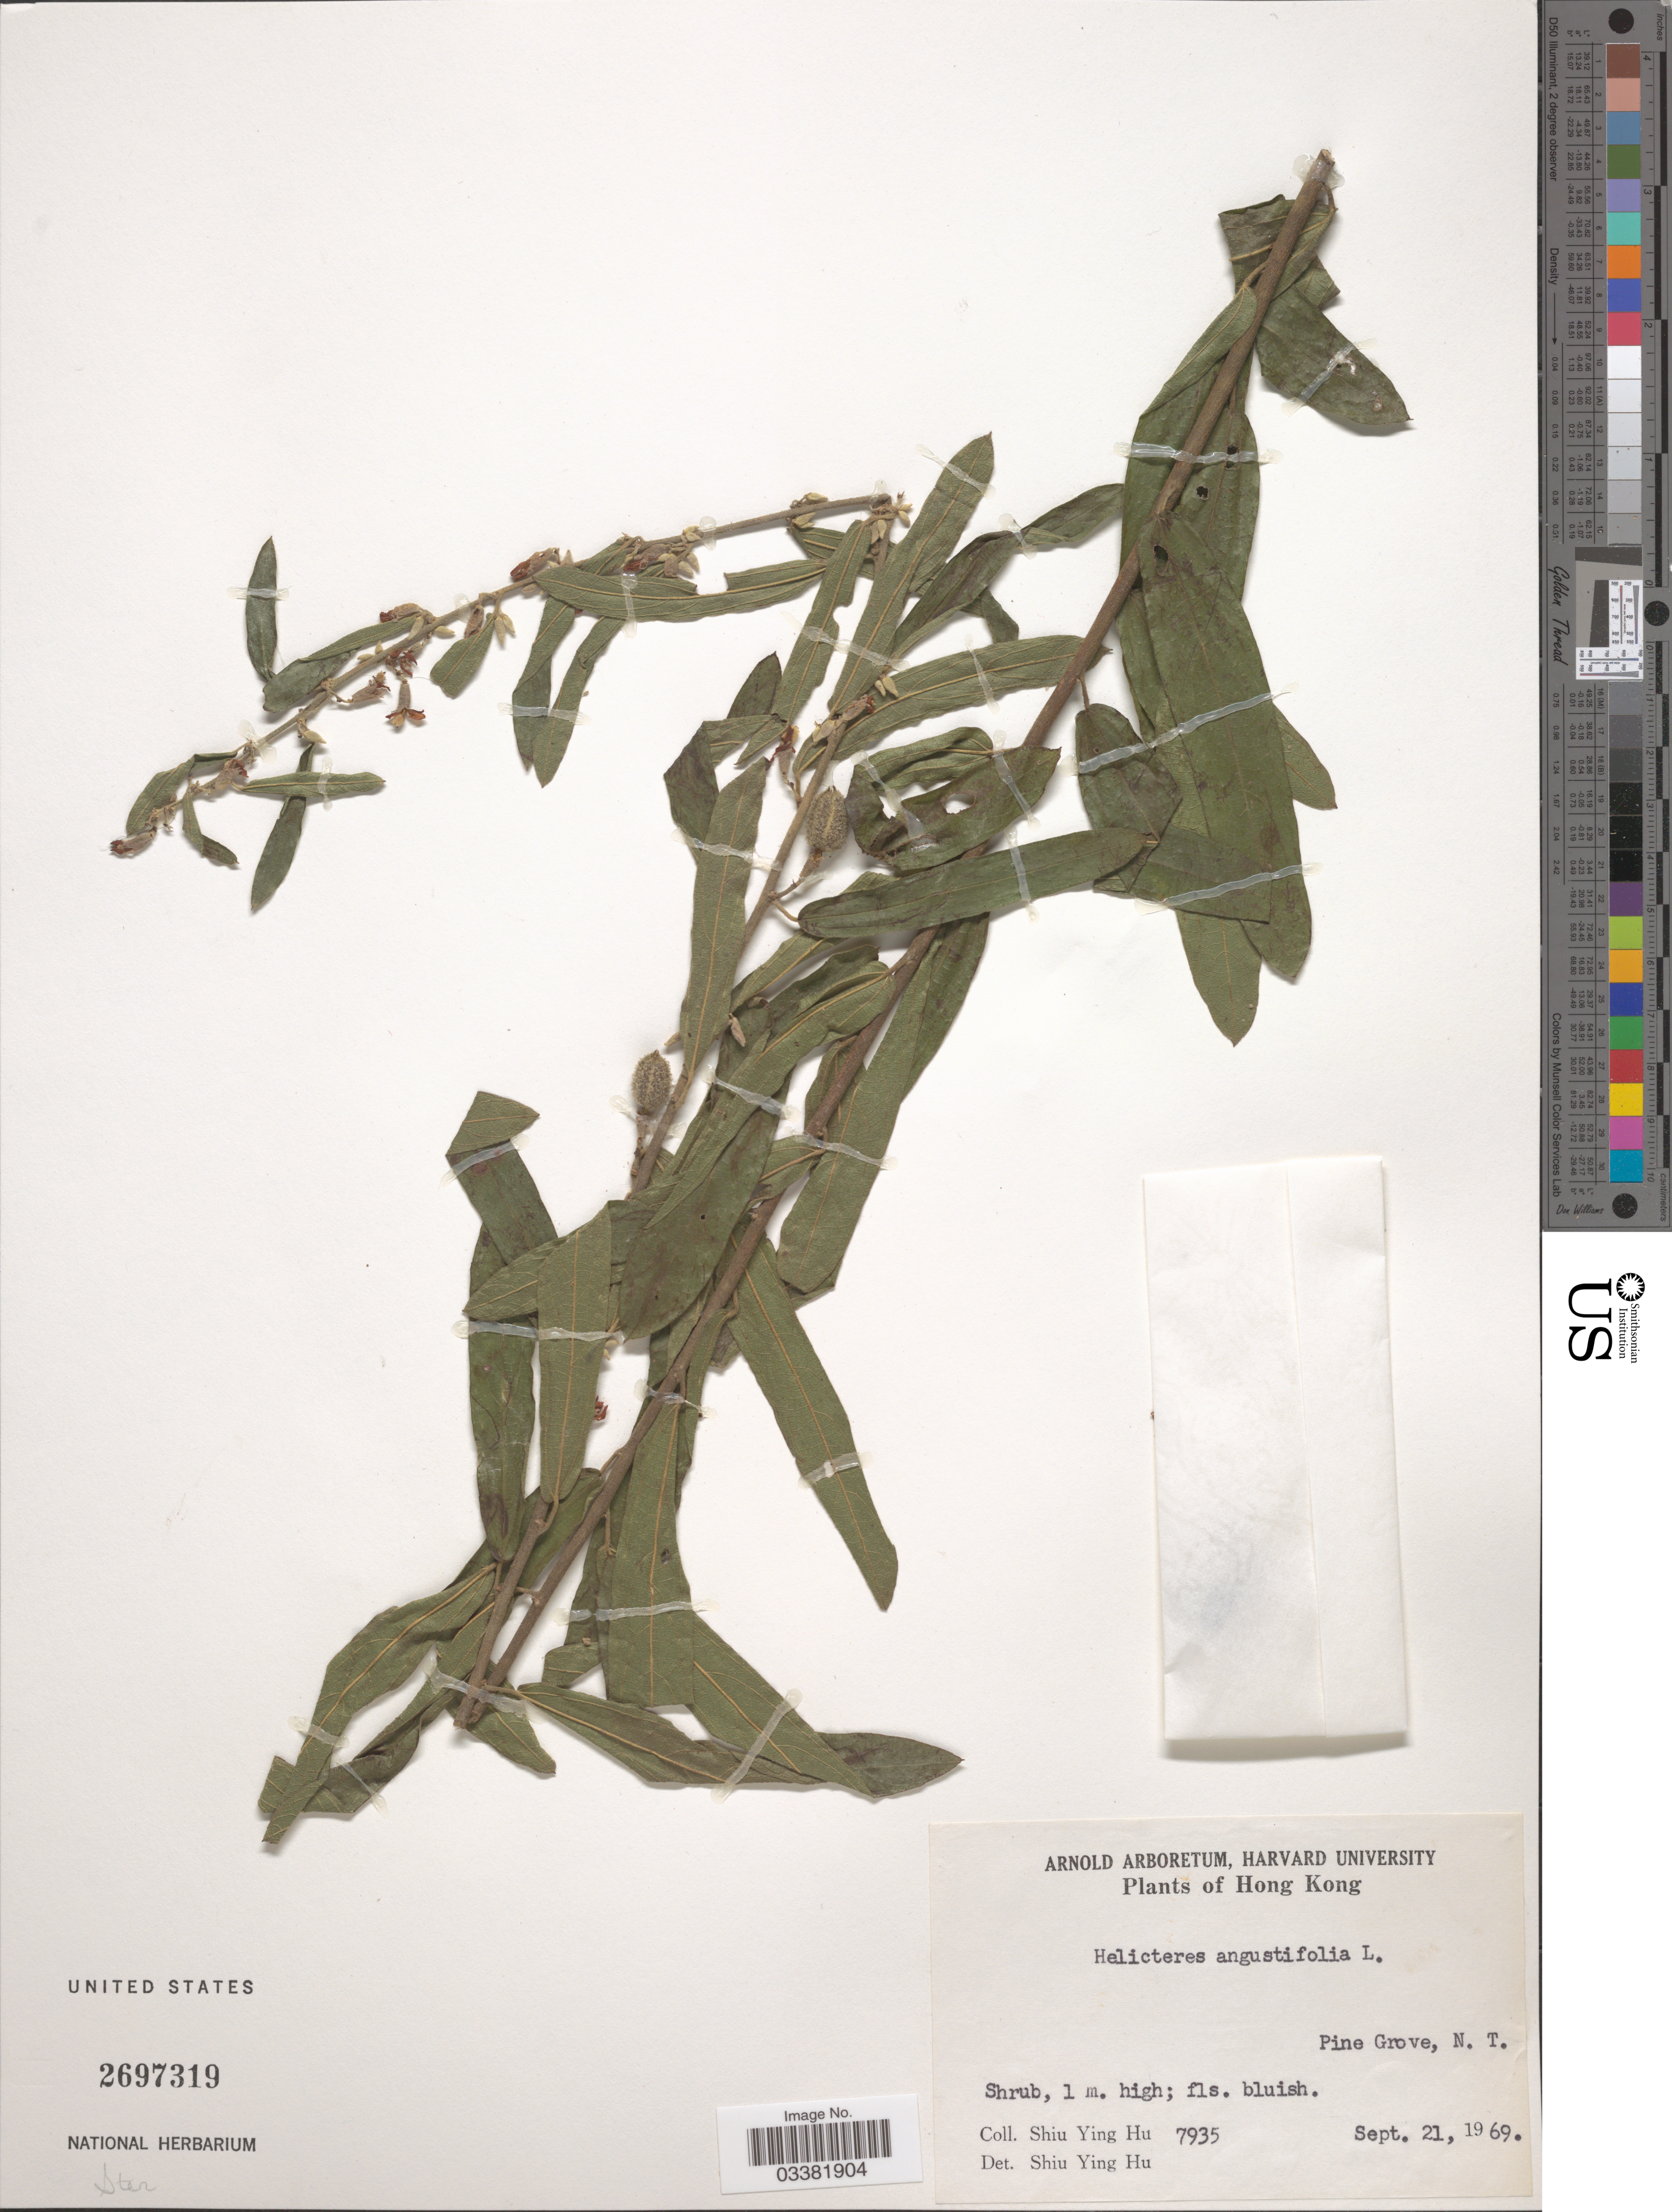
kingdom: Plantae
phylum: Tracheophyta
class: Magnoliopsida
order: Malvales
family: Malvaceae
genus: Helicteres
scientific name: Helicteres angustifolia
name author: L.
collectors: S. Y. Hu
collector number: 7935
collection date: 1969-09-21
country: China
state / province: Hong Kong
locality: Pine Grove, N.T.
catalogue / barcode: US 2697319